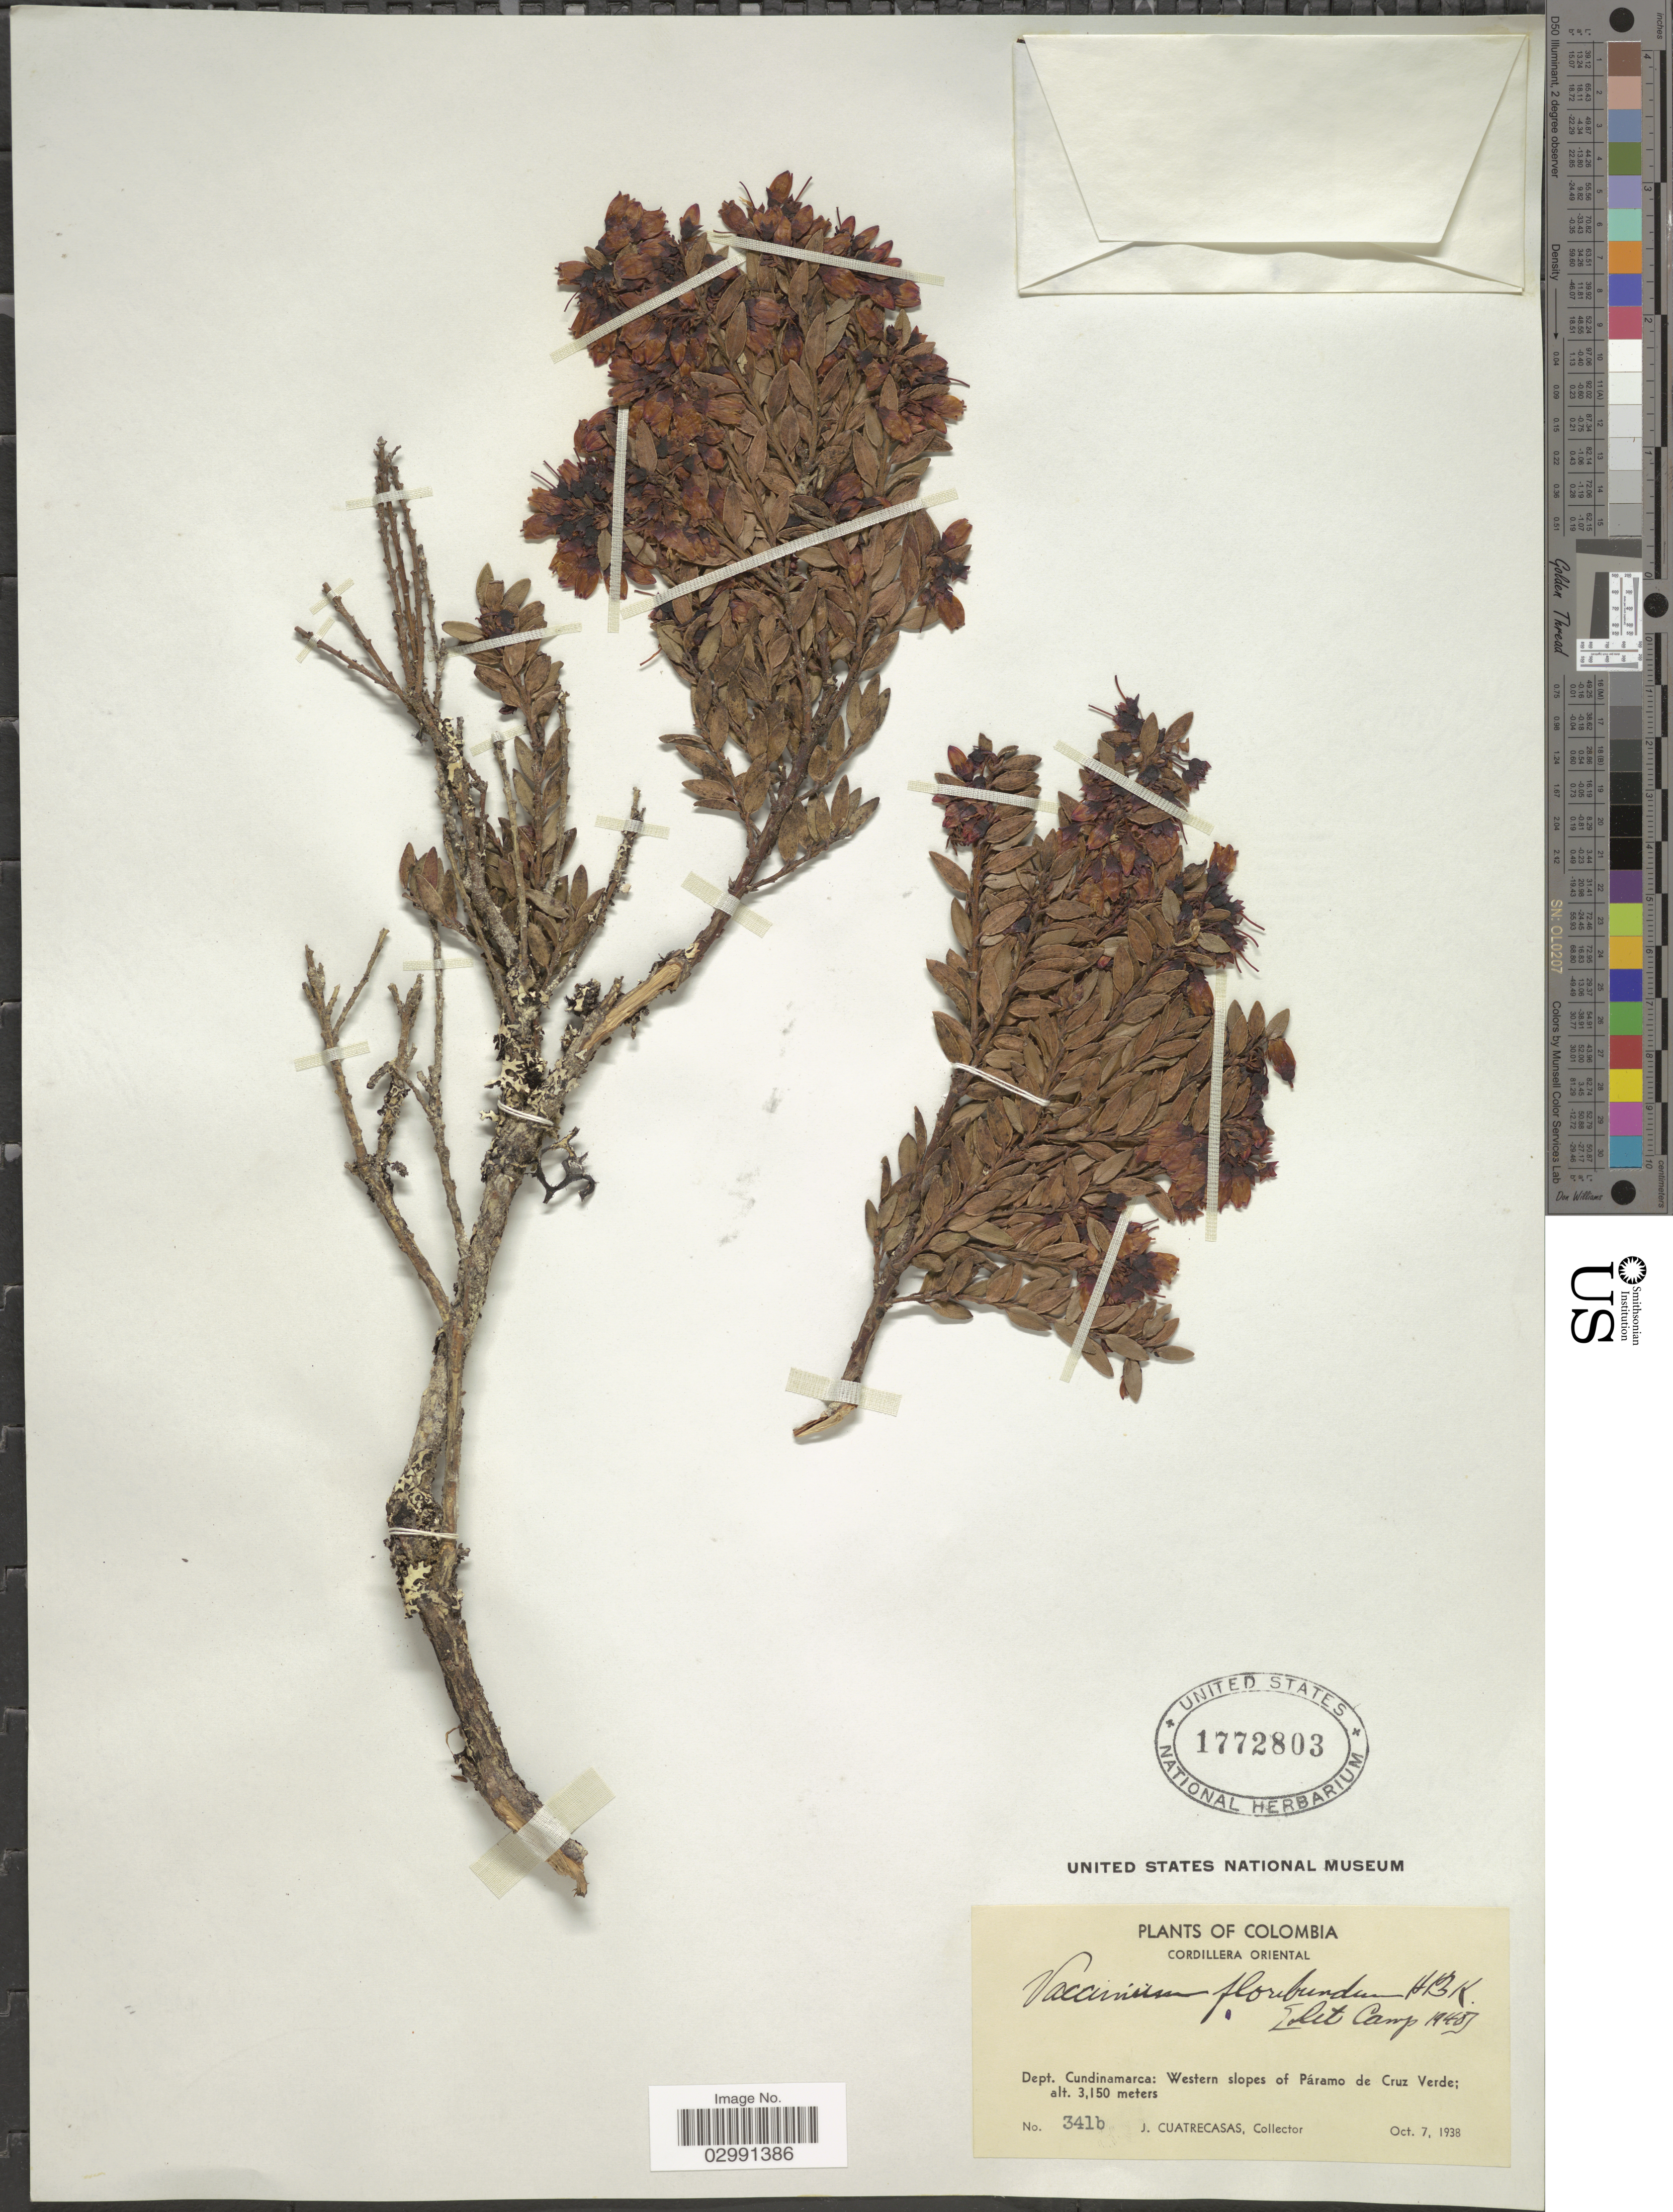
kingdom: Plantae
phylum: Tracheophyta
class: Magnoliopsida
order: Ericales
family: Ericaceae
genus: Vaccinium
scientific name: Vaccinium floribundum var. floribundum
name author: Kunth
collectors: J. Cuatrecasas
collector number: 341b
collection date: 1938-10-07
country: Colombia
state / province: Cundinamarca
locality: Cordillera Oriental. Dept. Cundinamarca: Western slopes of Páramo de Cruz Verde.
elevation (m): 3150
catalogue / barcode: US 1772803